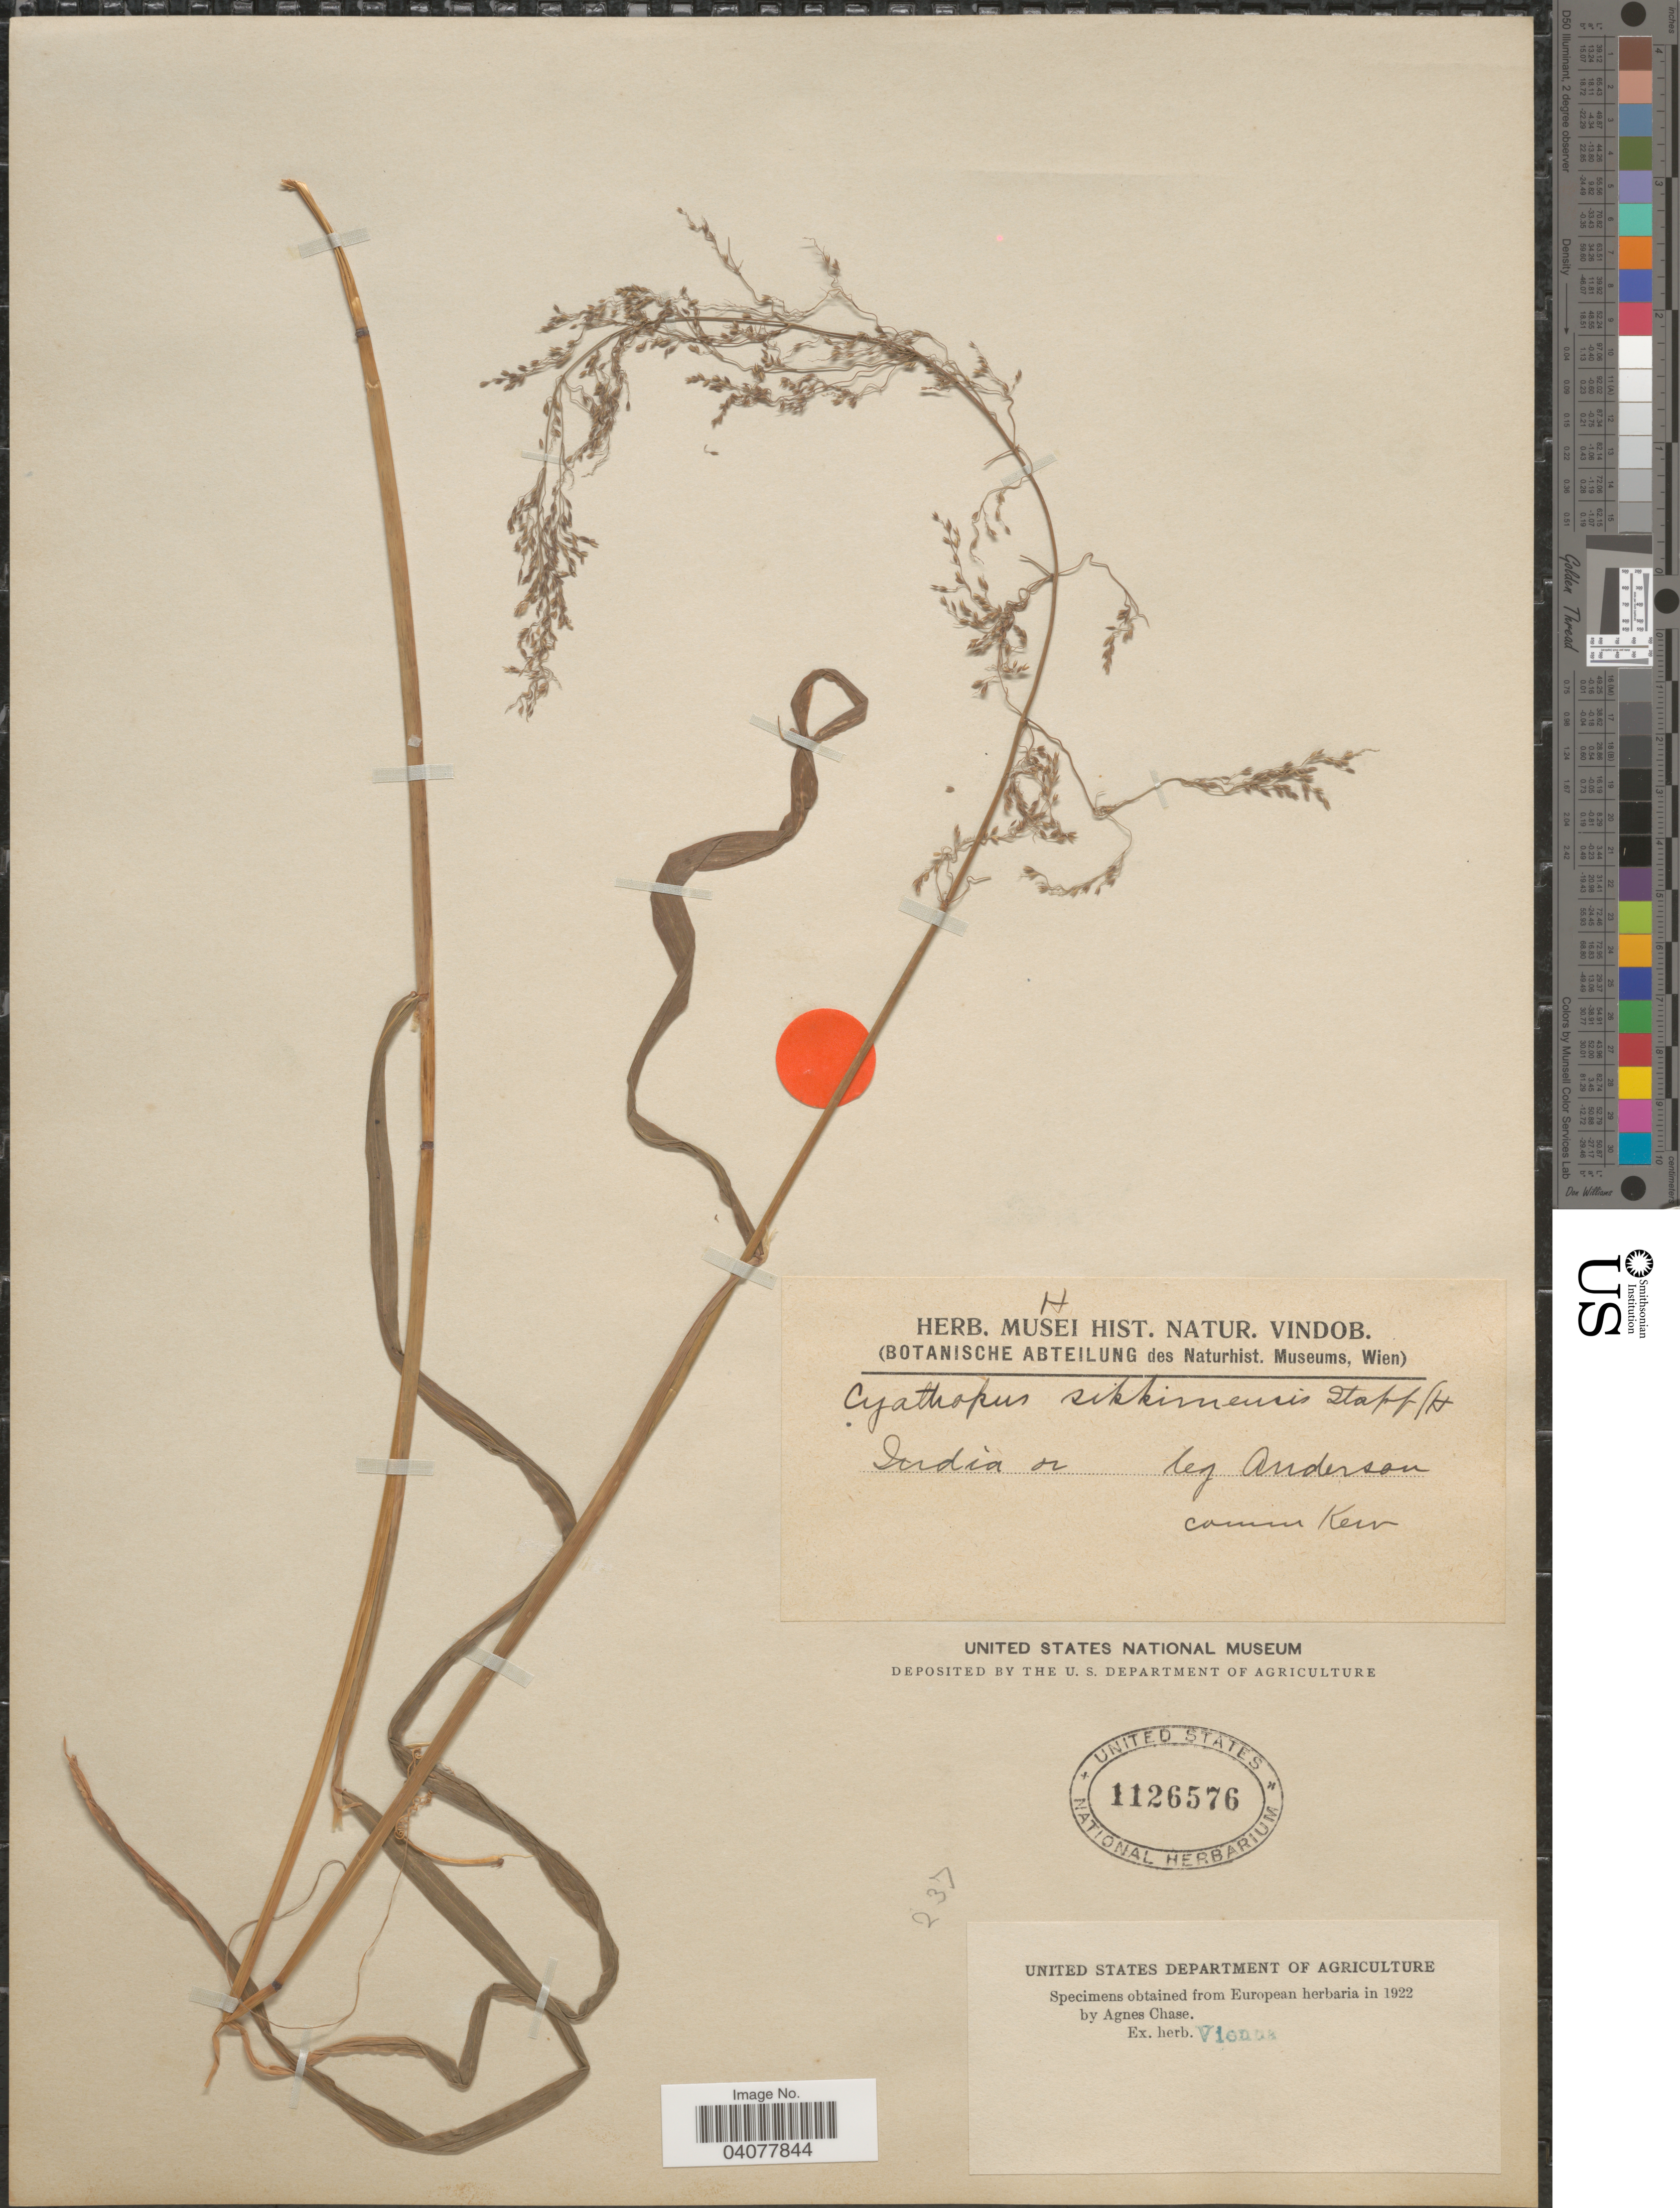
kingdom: Plantae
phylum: Tracheophyta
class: Liliopsida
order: Poales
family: Poaceae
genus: Cyathopus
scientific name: Cyathopus sikkimensis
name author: Stapf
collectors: -. Anderson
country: India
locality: India or.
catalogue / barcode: US 1126576